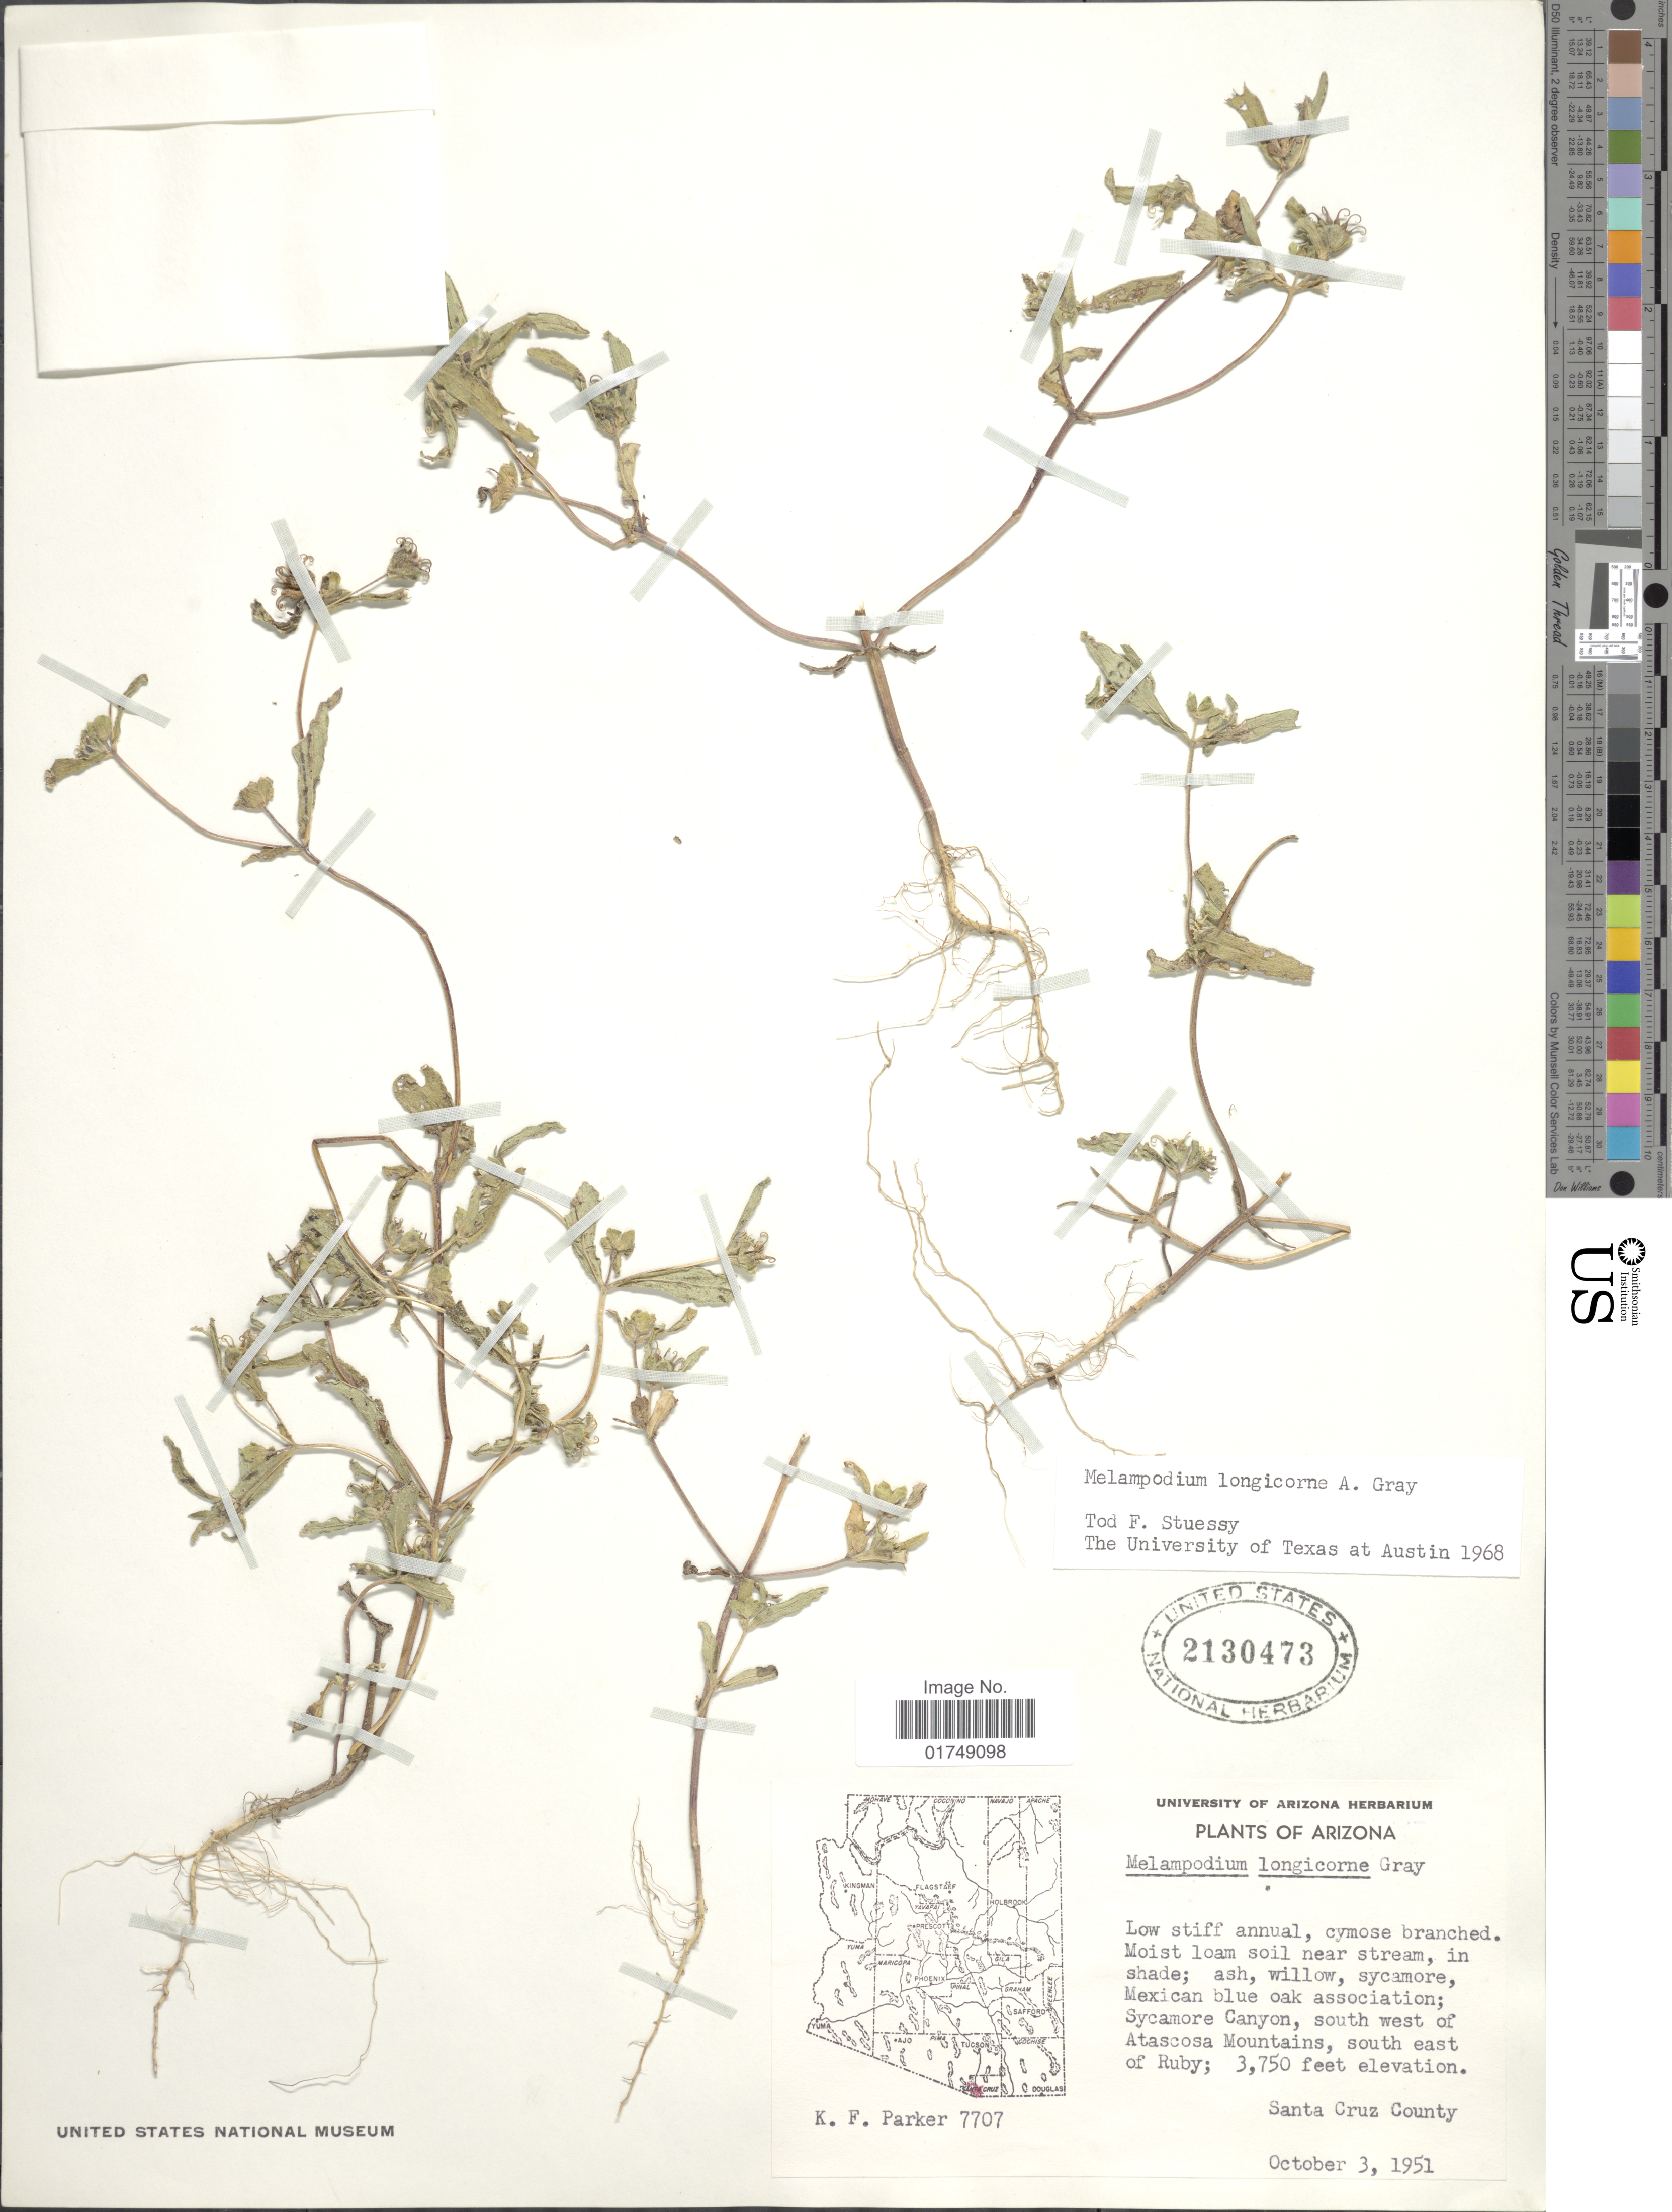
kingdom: Plantae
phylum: Tracheophyta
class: Magnoliopsida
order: Asterales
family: Asteraceae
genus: Melampodium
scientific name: Melampodium longicorne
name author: A. Gray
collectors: K. F. Parker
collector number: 7707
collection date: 1951-10-03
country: United States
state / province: Arizona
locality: Sycamore Canyon, south west of Atascosa Mountains, south east of Ruby, Santa Cruz County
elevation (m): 1143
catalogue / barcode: US 2130473